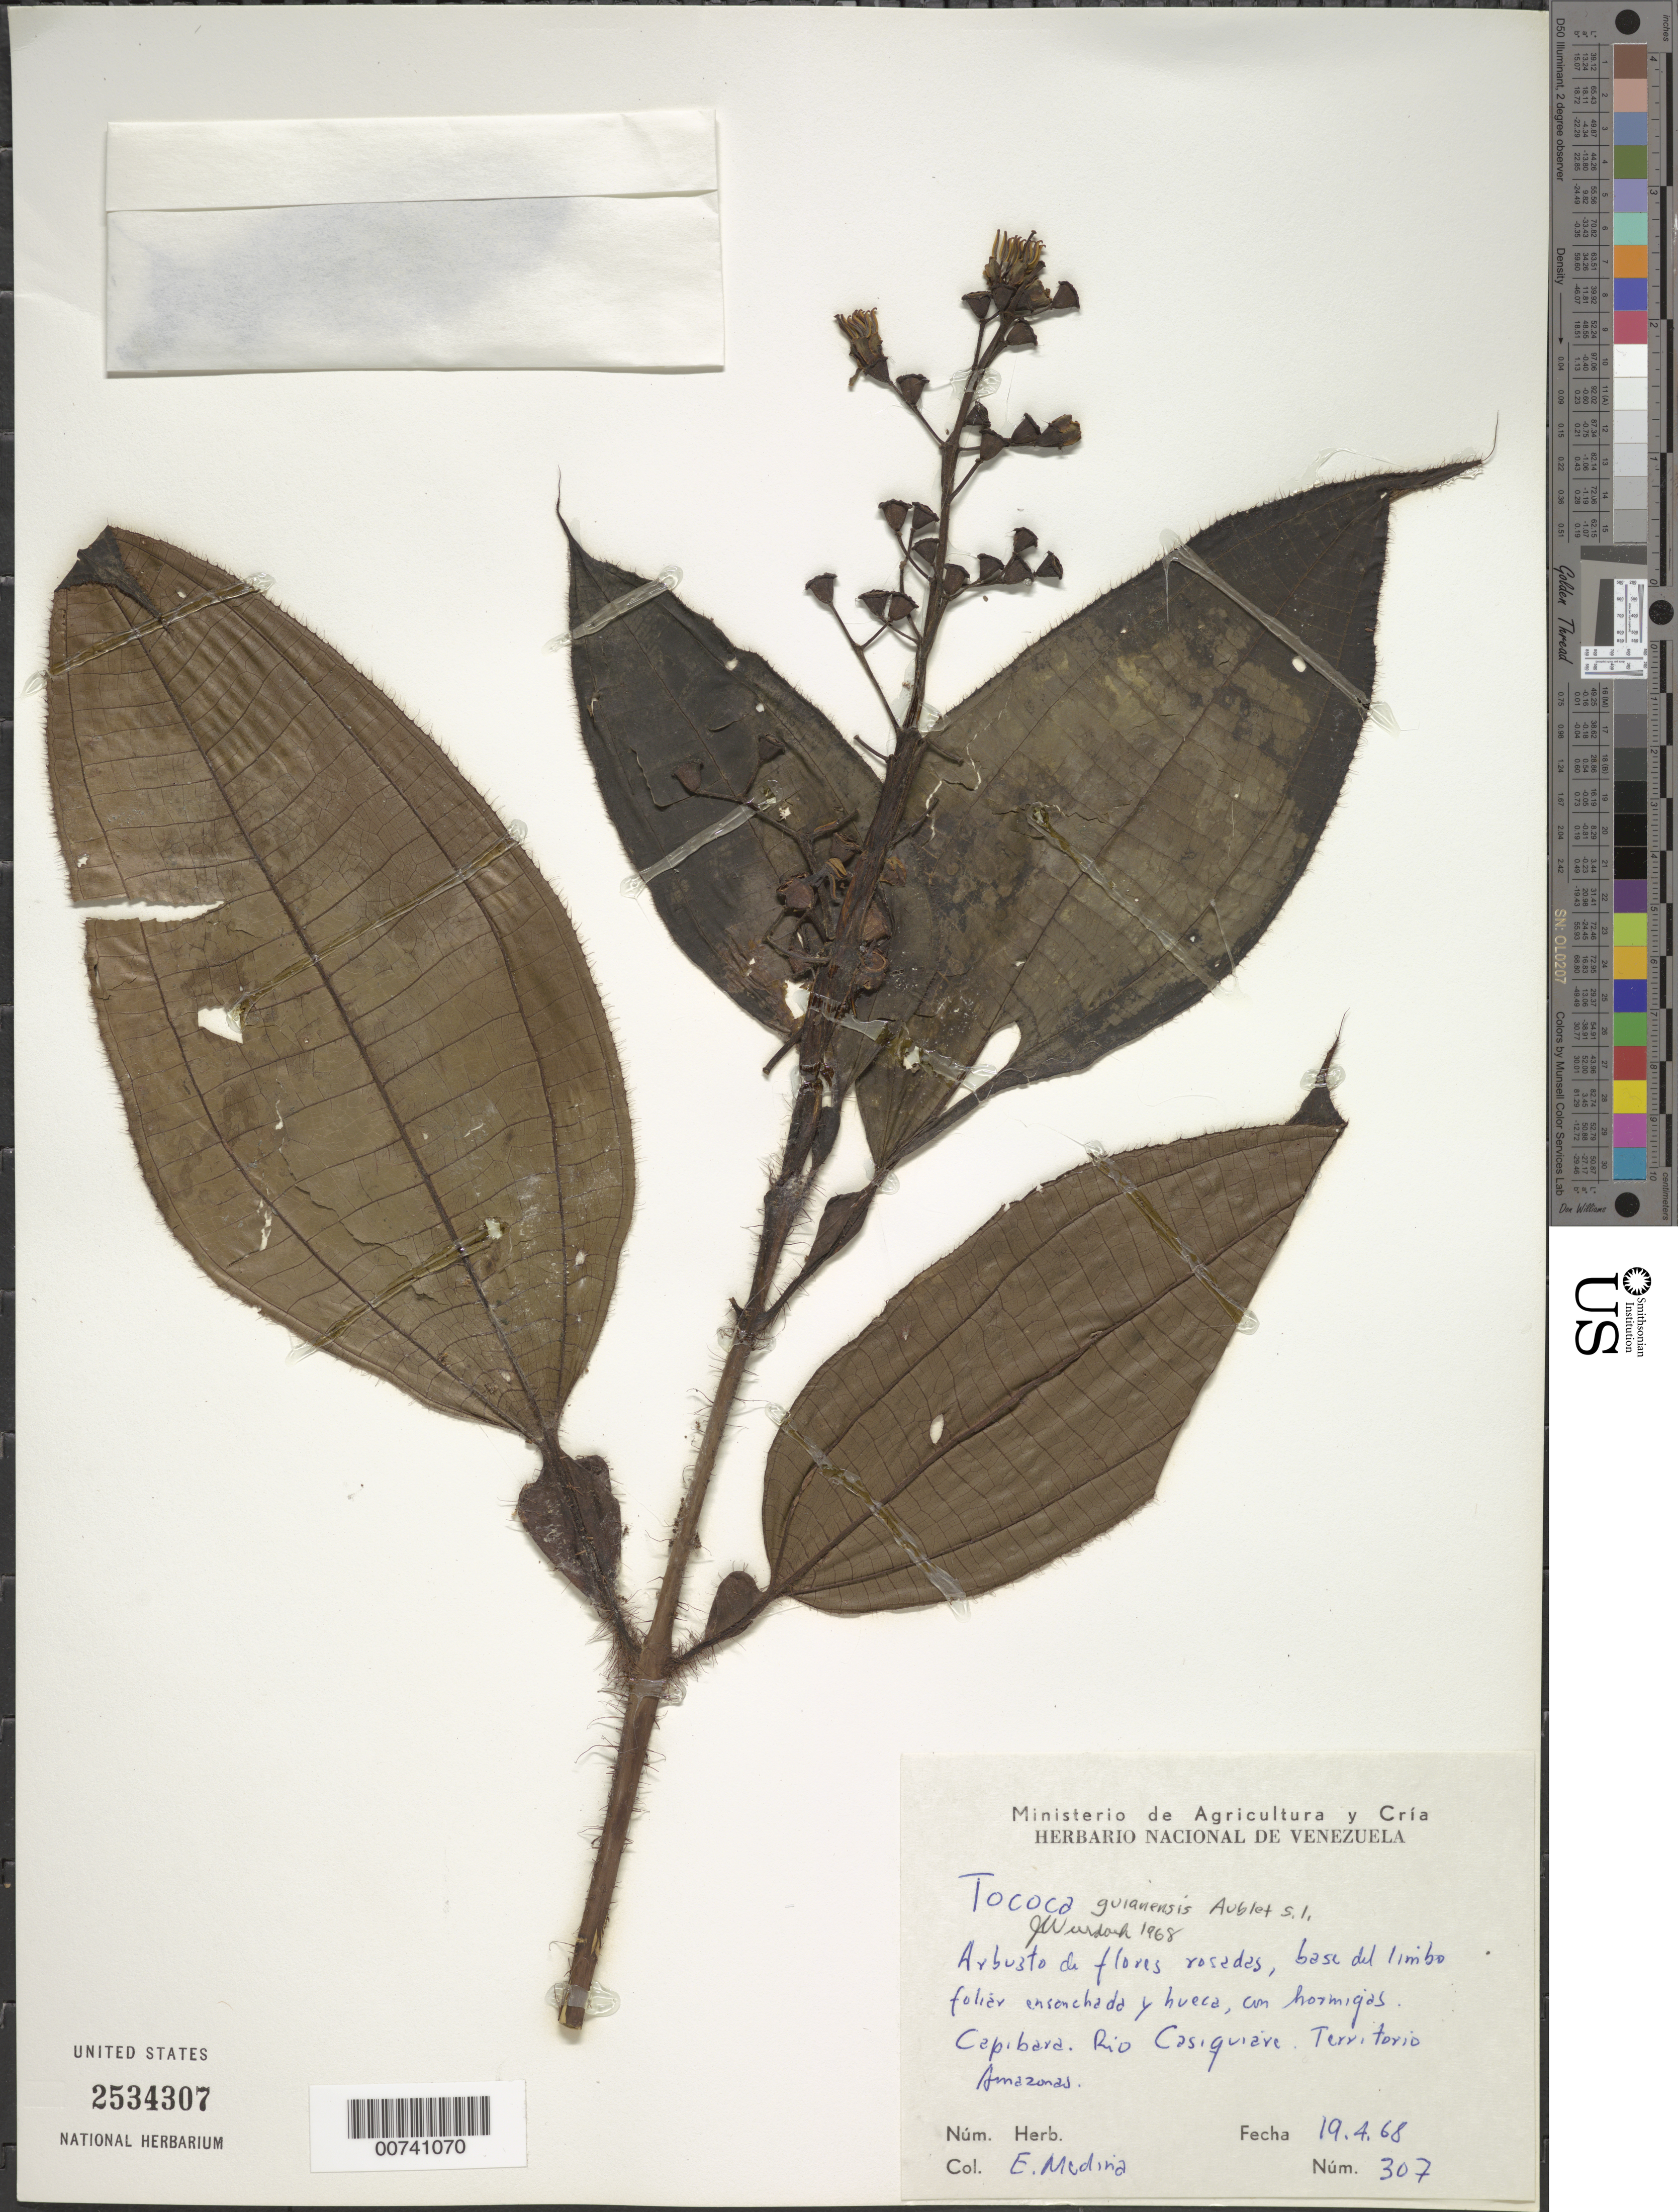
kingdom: Plantae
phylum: Tracheophyta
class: Magnoliopsida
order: Myrtales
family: Melastomataceae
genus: Tococa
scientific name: Tococa guianensis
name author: Aubl.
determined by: Wurdack, John J., (US), US (UNITED STATES)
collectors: E. Medina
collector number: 306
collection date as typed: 19-Apr-68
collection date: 1968-04-19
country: Venezuela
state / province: Amazonas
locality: Río Casiquiare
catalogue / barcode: US 2534307